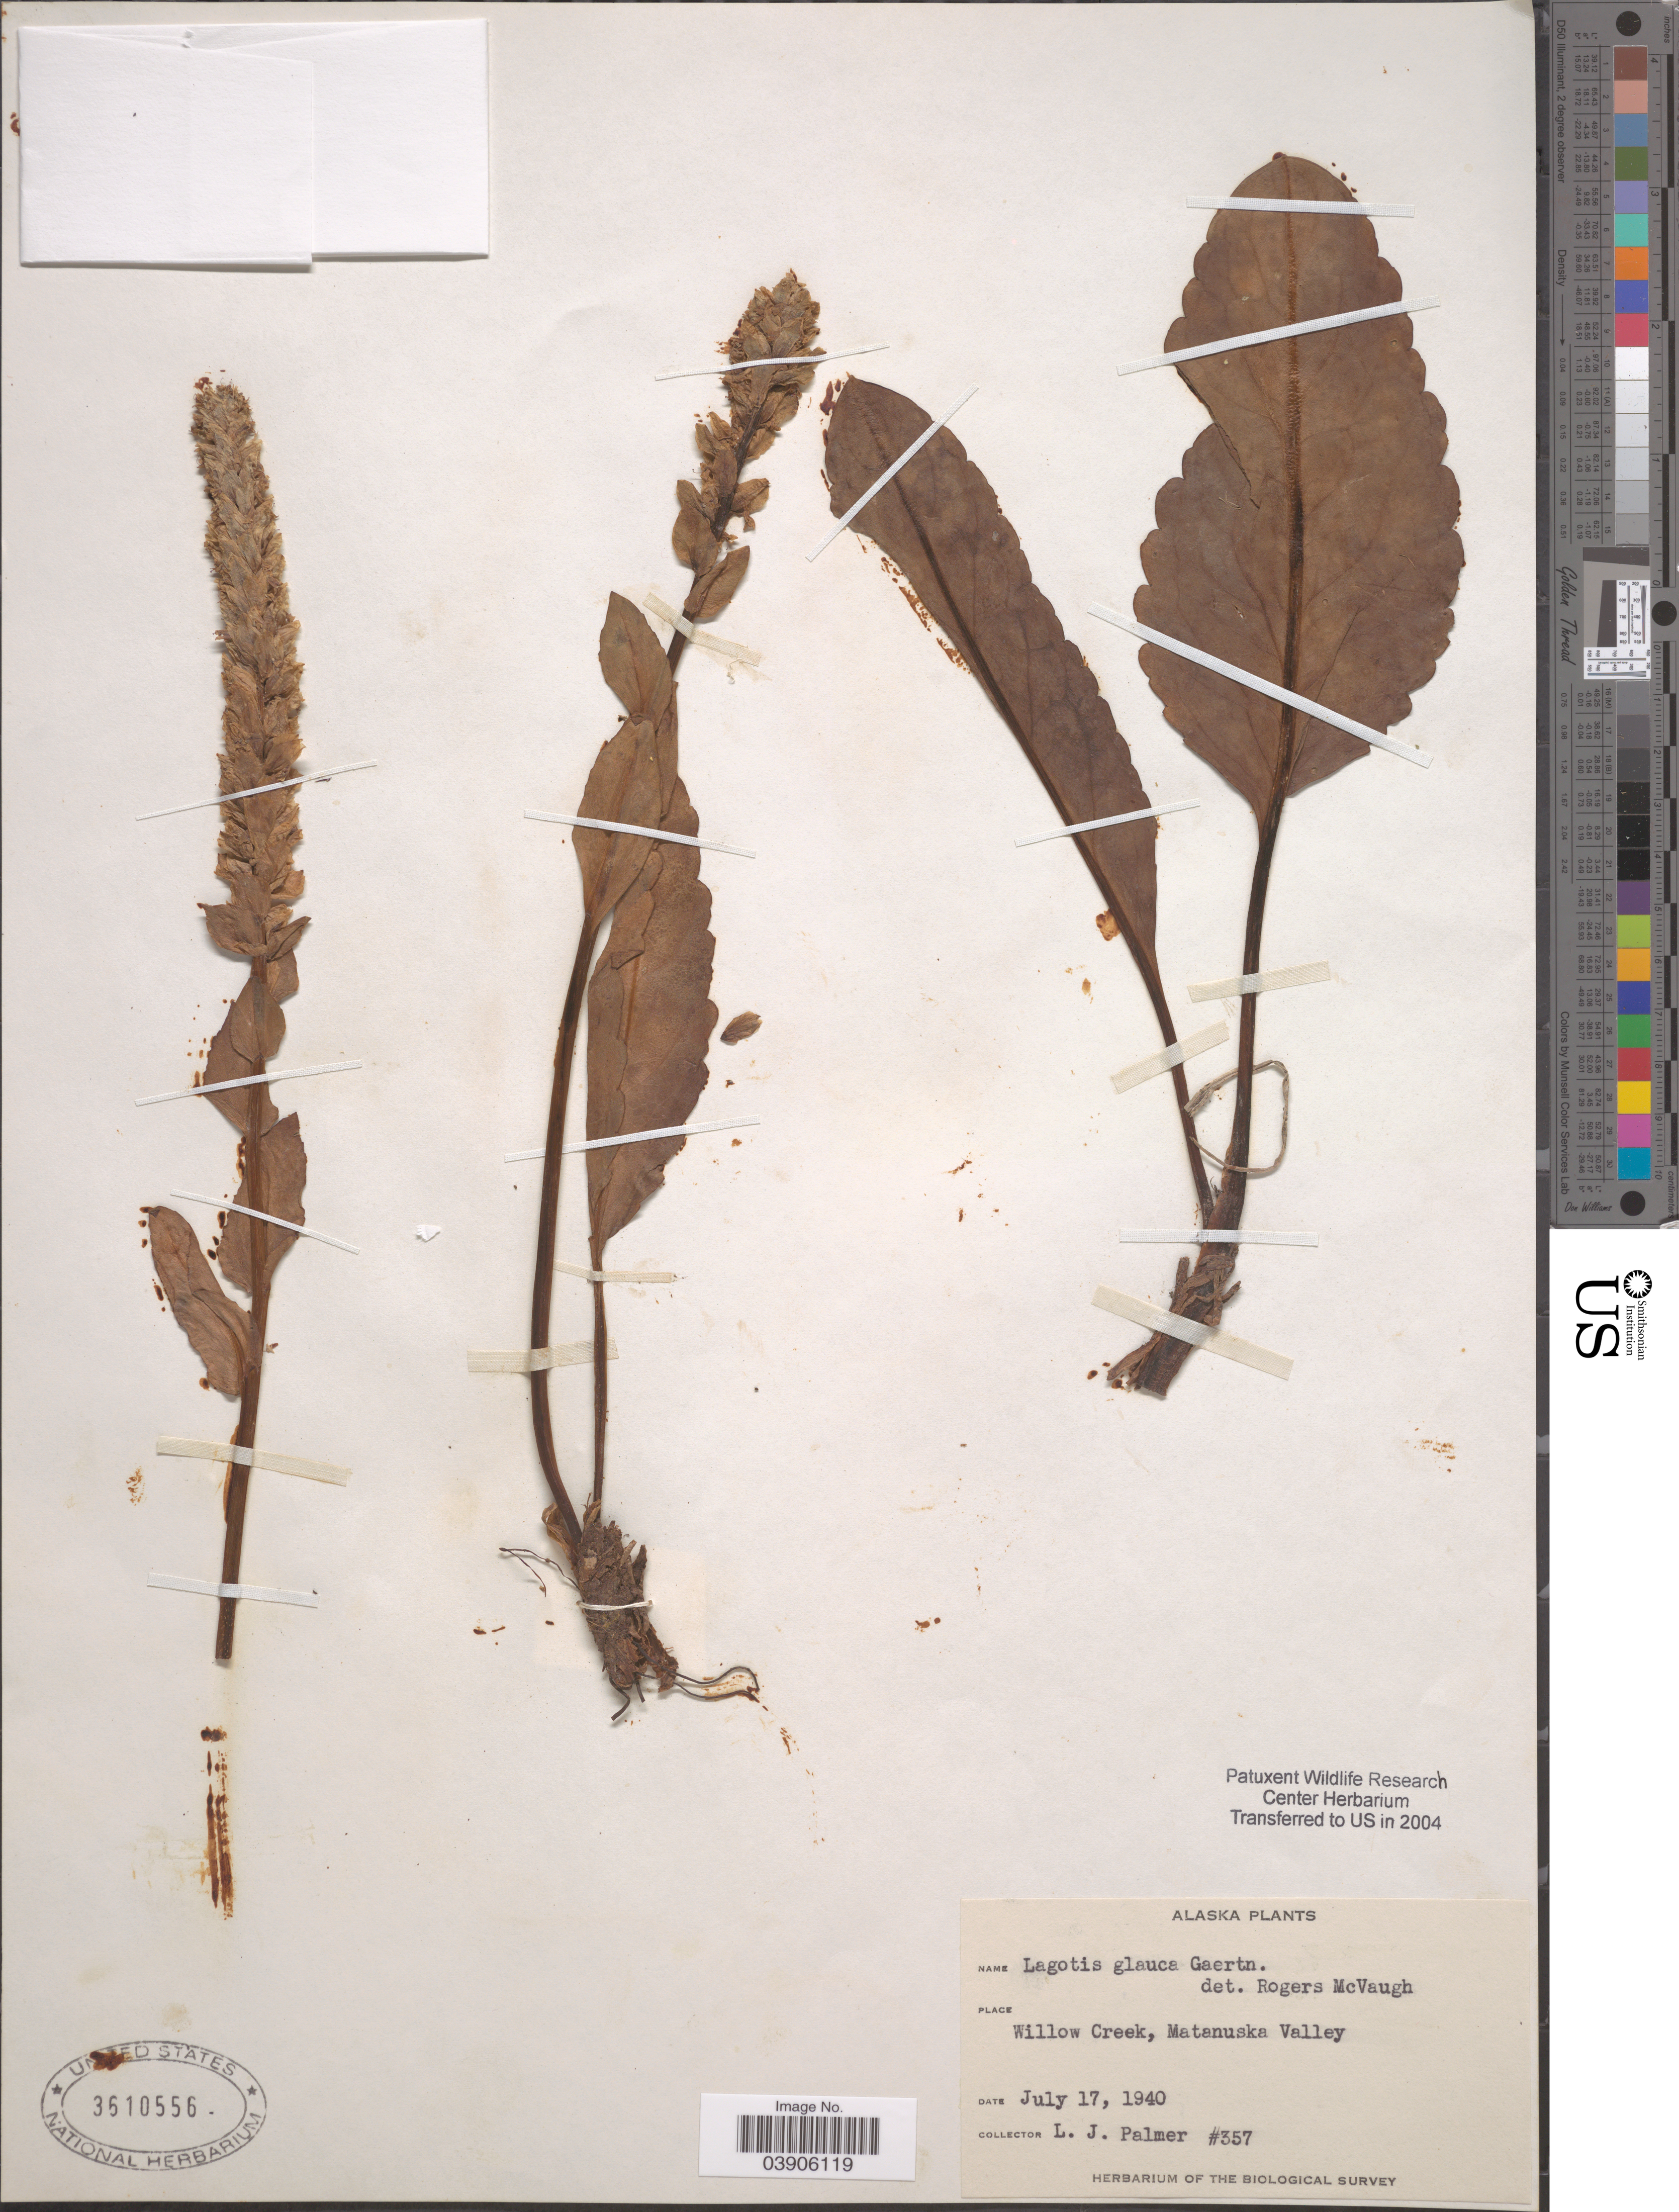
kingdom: Plantae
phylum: Tracheophyta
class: Magnoliopsida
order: Lamiales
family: Plantaginaceae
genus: Lagotis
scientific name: Lagotis glauca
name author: Gaertn.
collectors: L. J. Palmer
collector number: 357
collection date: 1940-07-17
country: United States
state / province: Alaska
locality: Willow Creek, Matanuska Valley.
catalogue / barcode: US 3610556